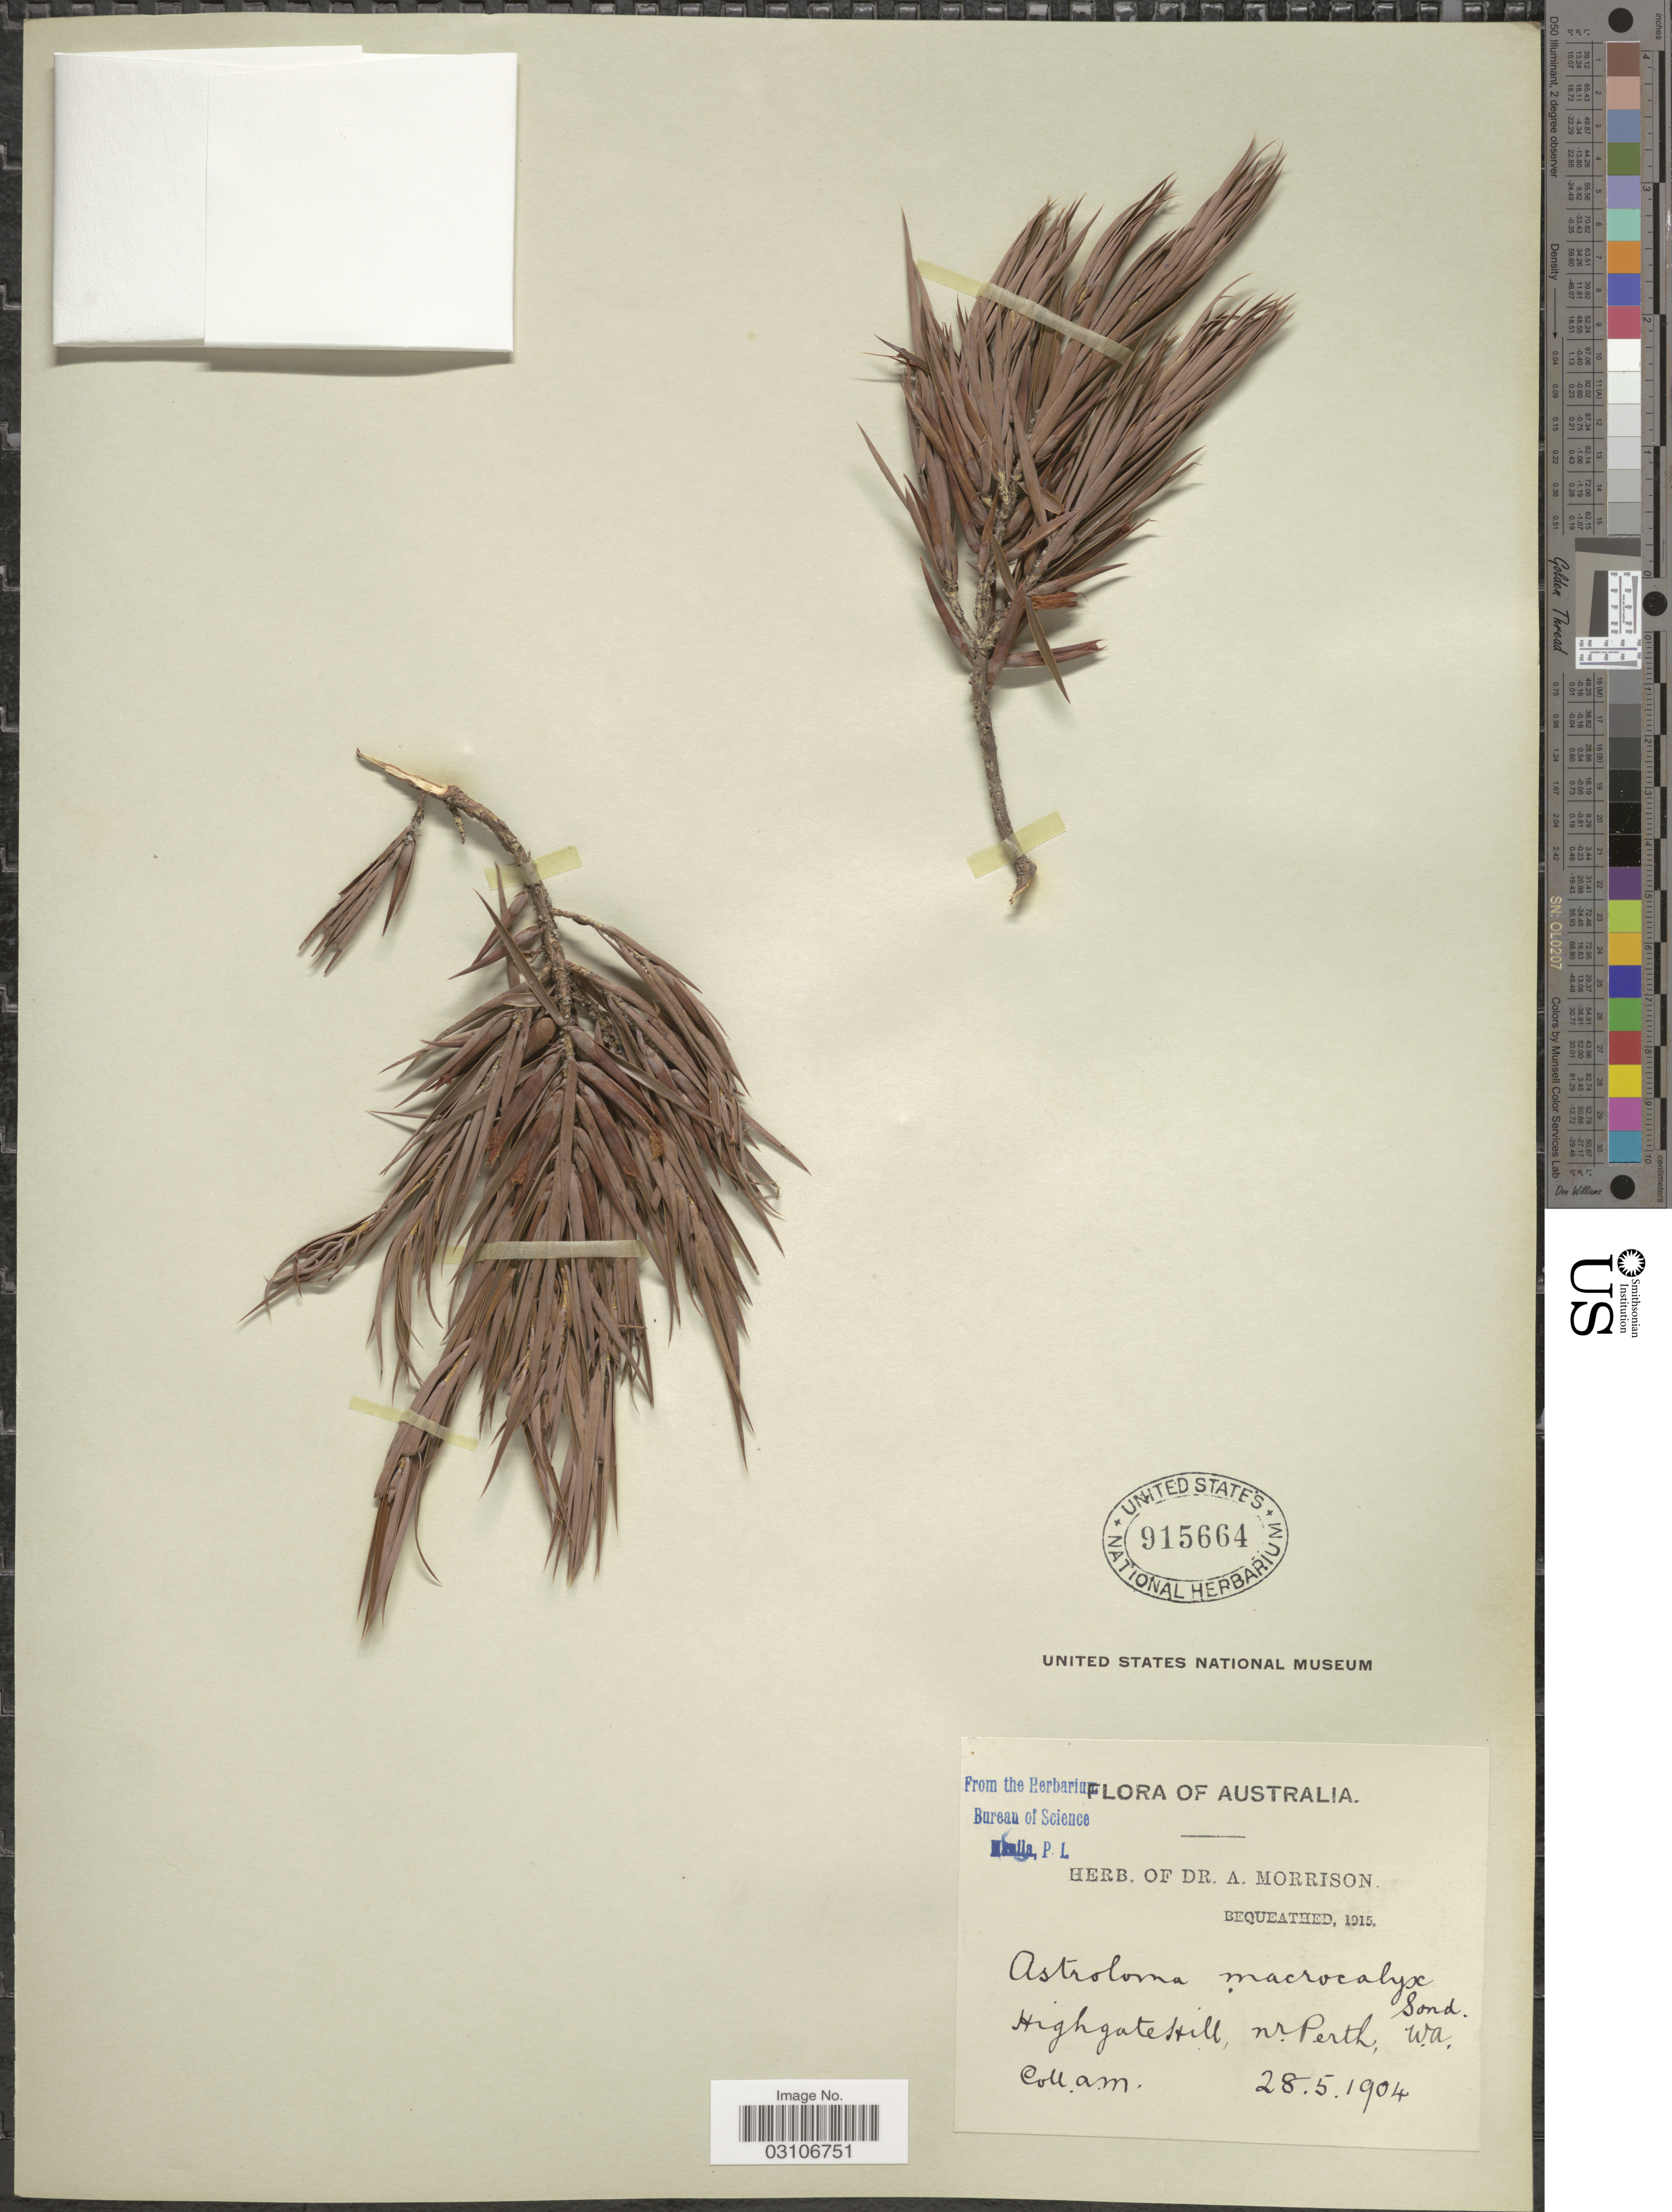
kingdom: Plantae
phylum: Tracheophyta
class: Magnoliopsida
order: Ericales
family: Ericaceae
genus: Astroloma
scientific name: Astroloma macrocalyx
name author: Sond.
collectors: A. Morrison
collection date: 1904-05-28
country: Australia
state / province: Western Australia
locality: Highgate Hill, nr. Perth.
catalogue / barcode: US 915664